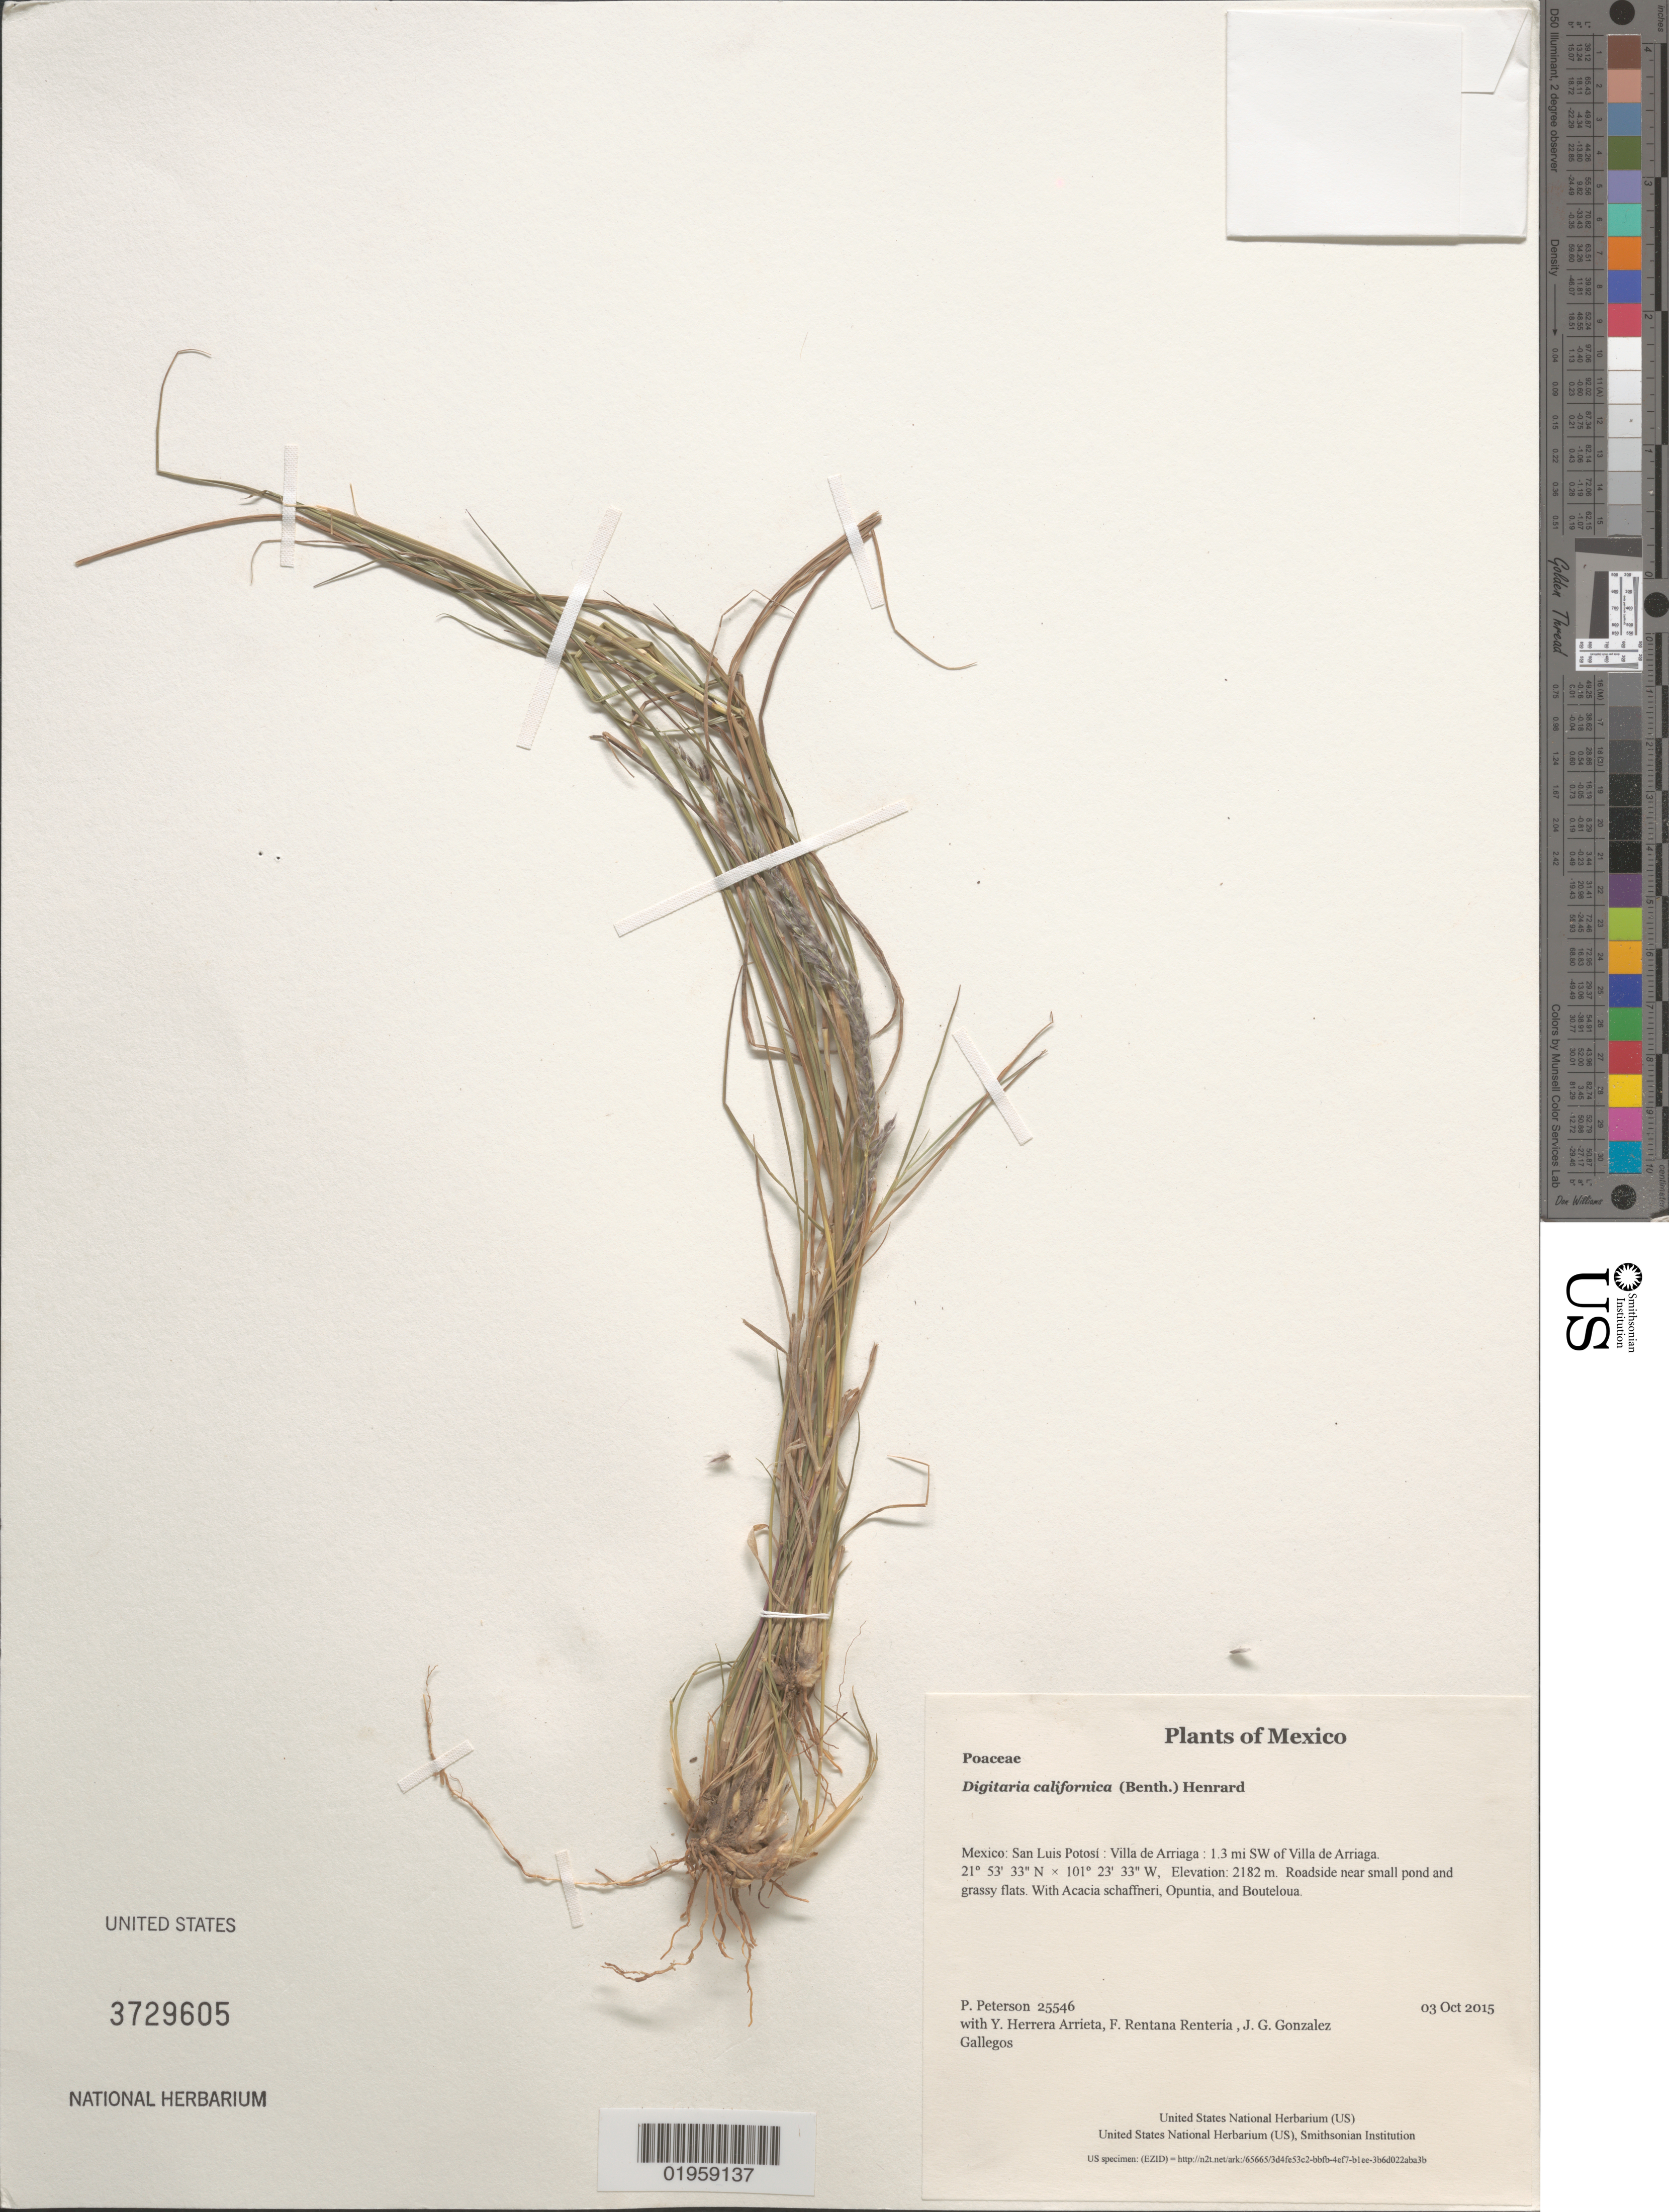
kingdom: Plantae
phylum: Tracheophyta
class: Liliopsida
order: Poales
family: Poaceae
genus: Digitaria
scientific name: Digitaria californica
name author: (Benth.) Henr.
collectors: P. M. Peterson, Y. Herrera Arrieta, F. Rentana Renteria & J. G. Gonzalez Gallegos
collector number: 25546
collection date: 2015-10-03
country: Mexico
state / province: San Luis Potosí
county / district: Villa de Arriaga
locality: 1.3 mi SW of Villa de Arriaga.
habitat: Roadside near small pond and grassy flats.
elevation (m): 2182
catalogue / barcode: US 3729605